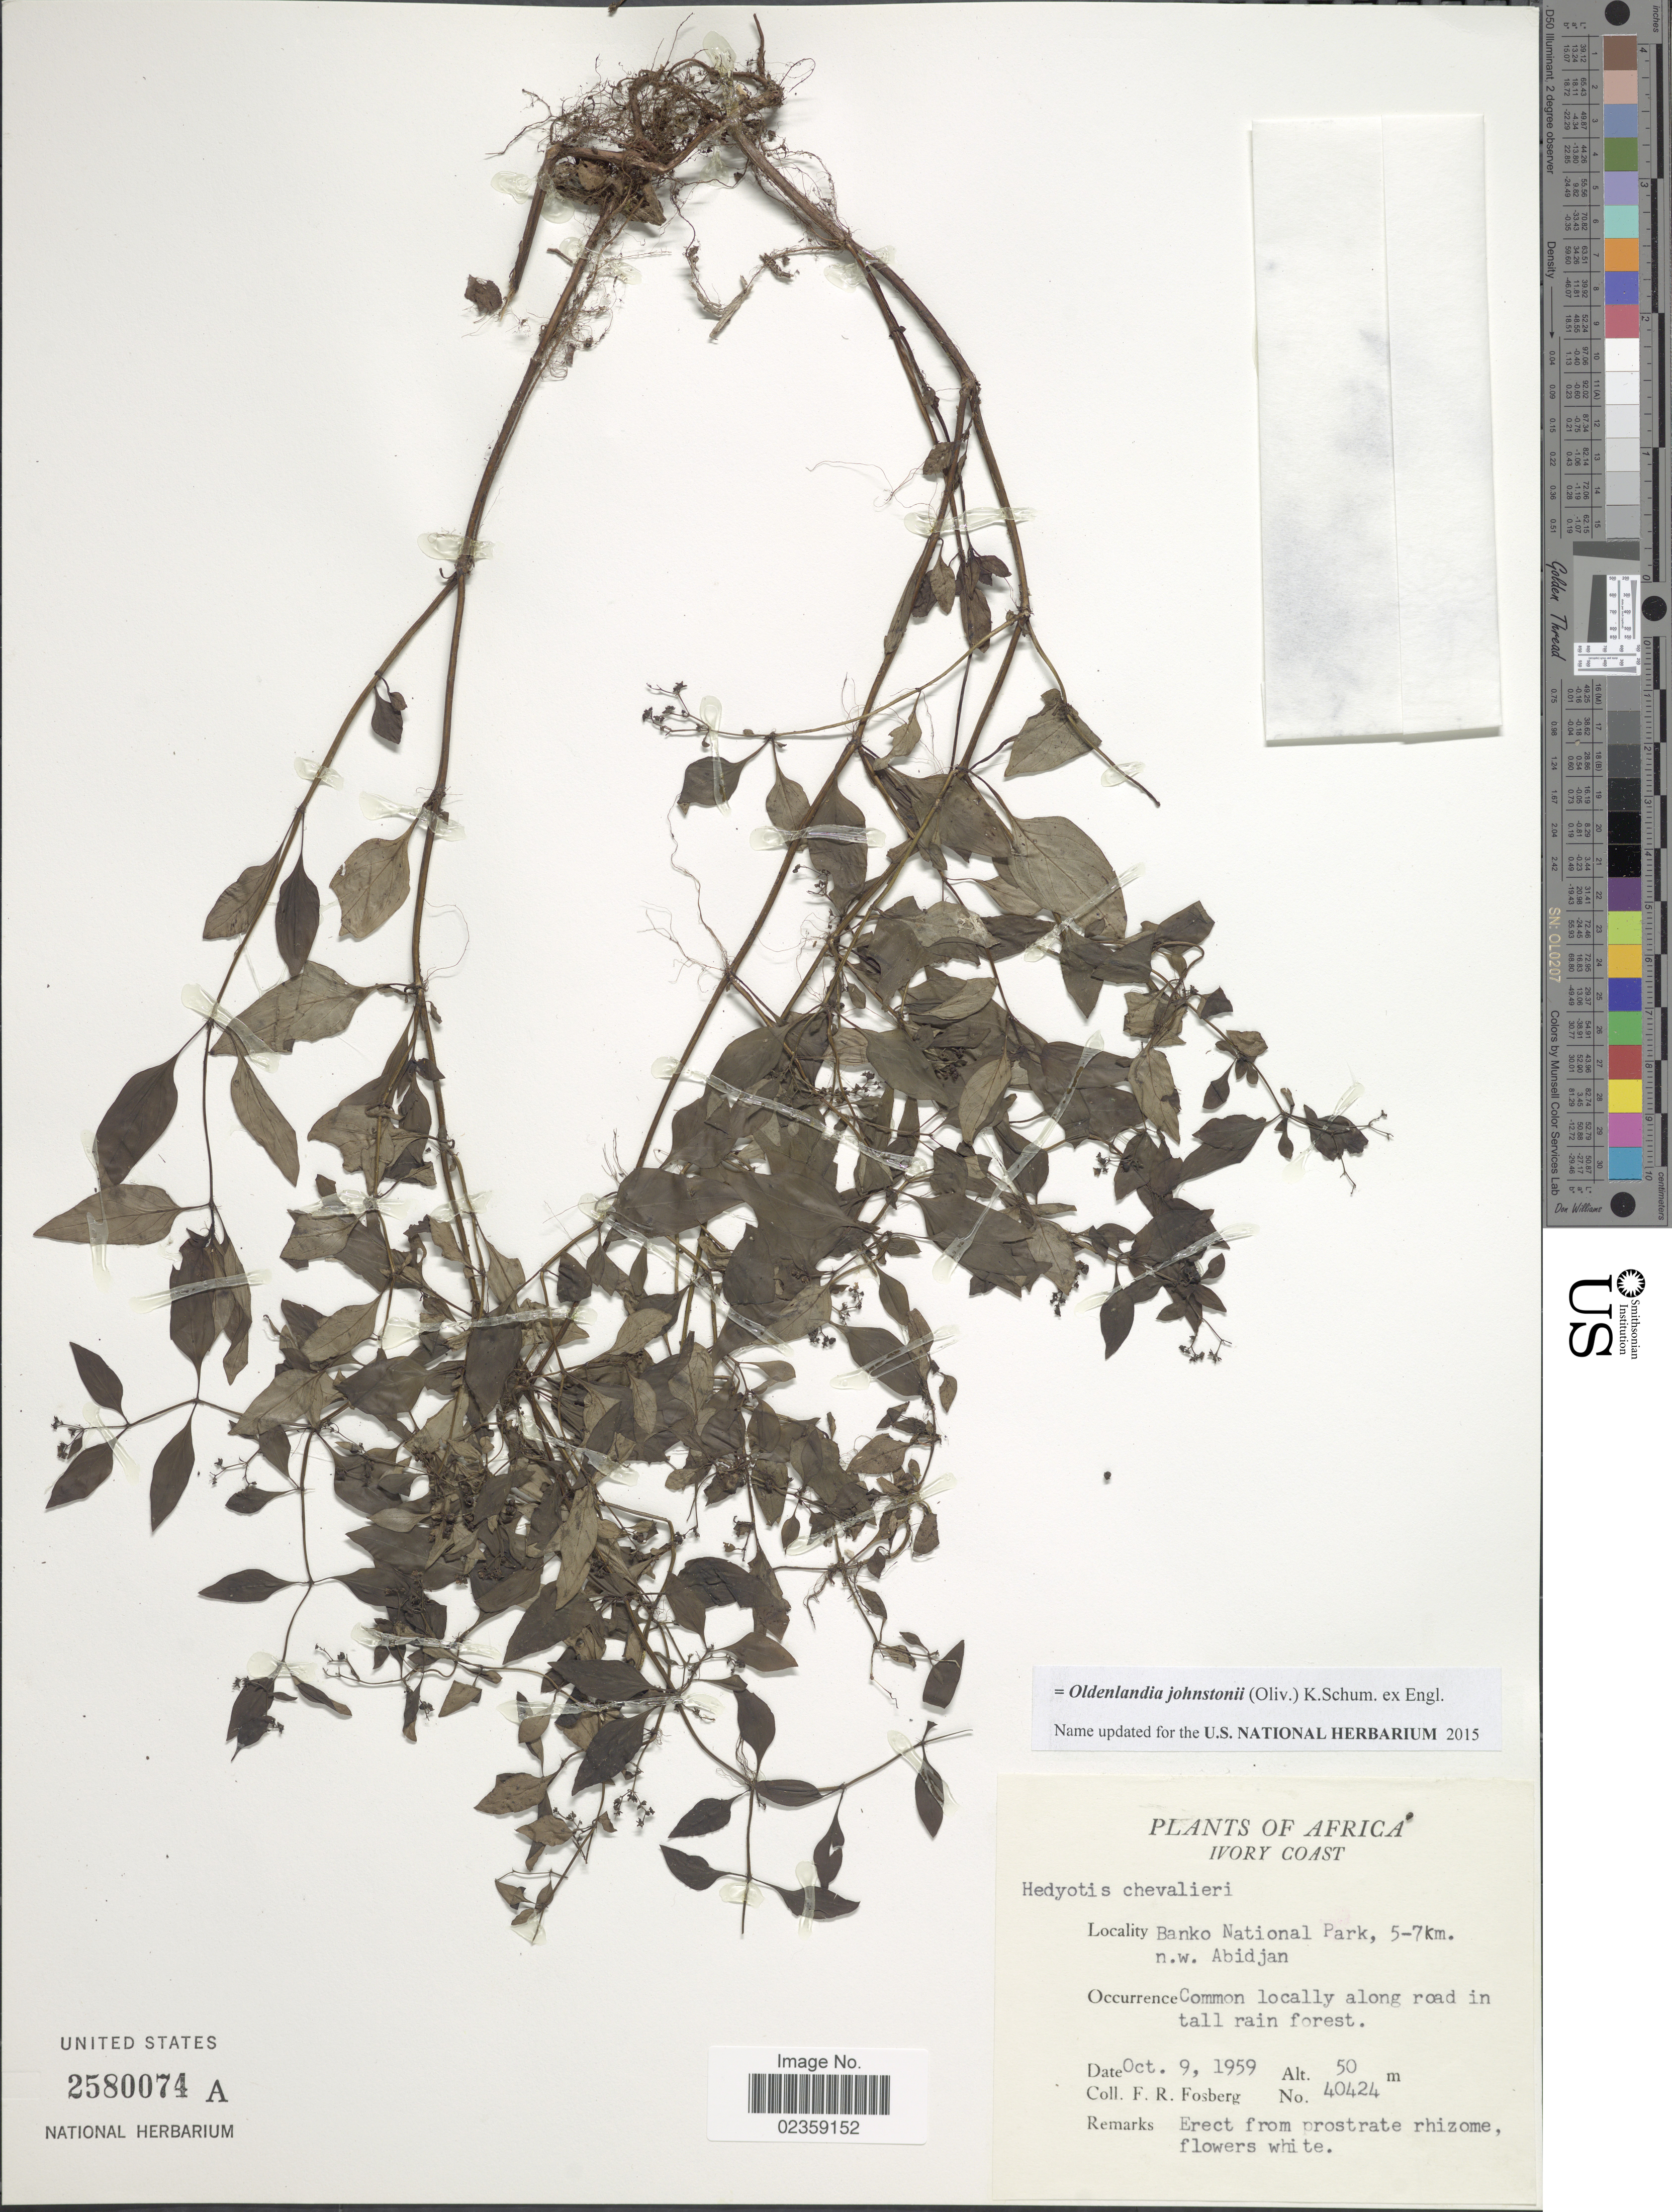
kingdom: Plantae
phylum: Tracheophyta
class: Magnoliopsida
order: Gentianales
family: Rubiaceae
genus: Oldenlandia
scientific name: Oldenlandia johnstonii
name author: (Oliv.) K. Schum. ex Engl.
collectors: F. R. Fosberg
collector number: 40424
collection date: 1959-10-09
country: Ivory Coast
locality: Banko National Park, 5-7 km. n.w. Abidjan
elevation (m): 50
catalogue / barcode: US 2580074A